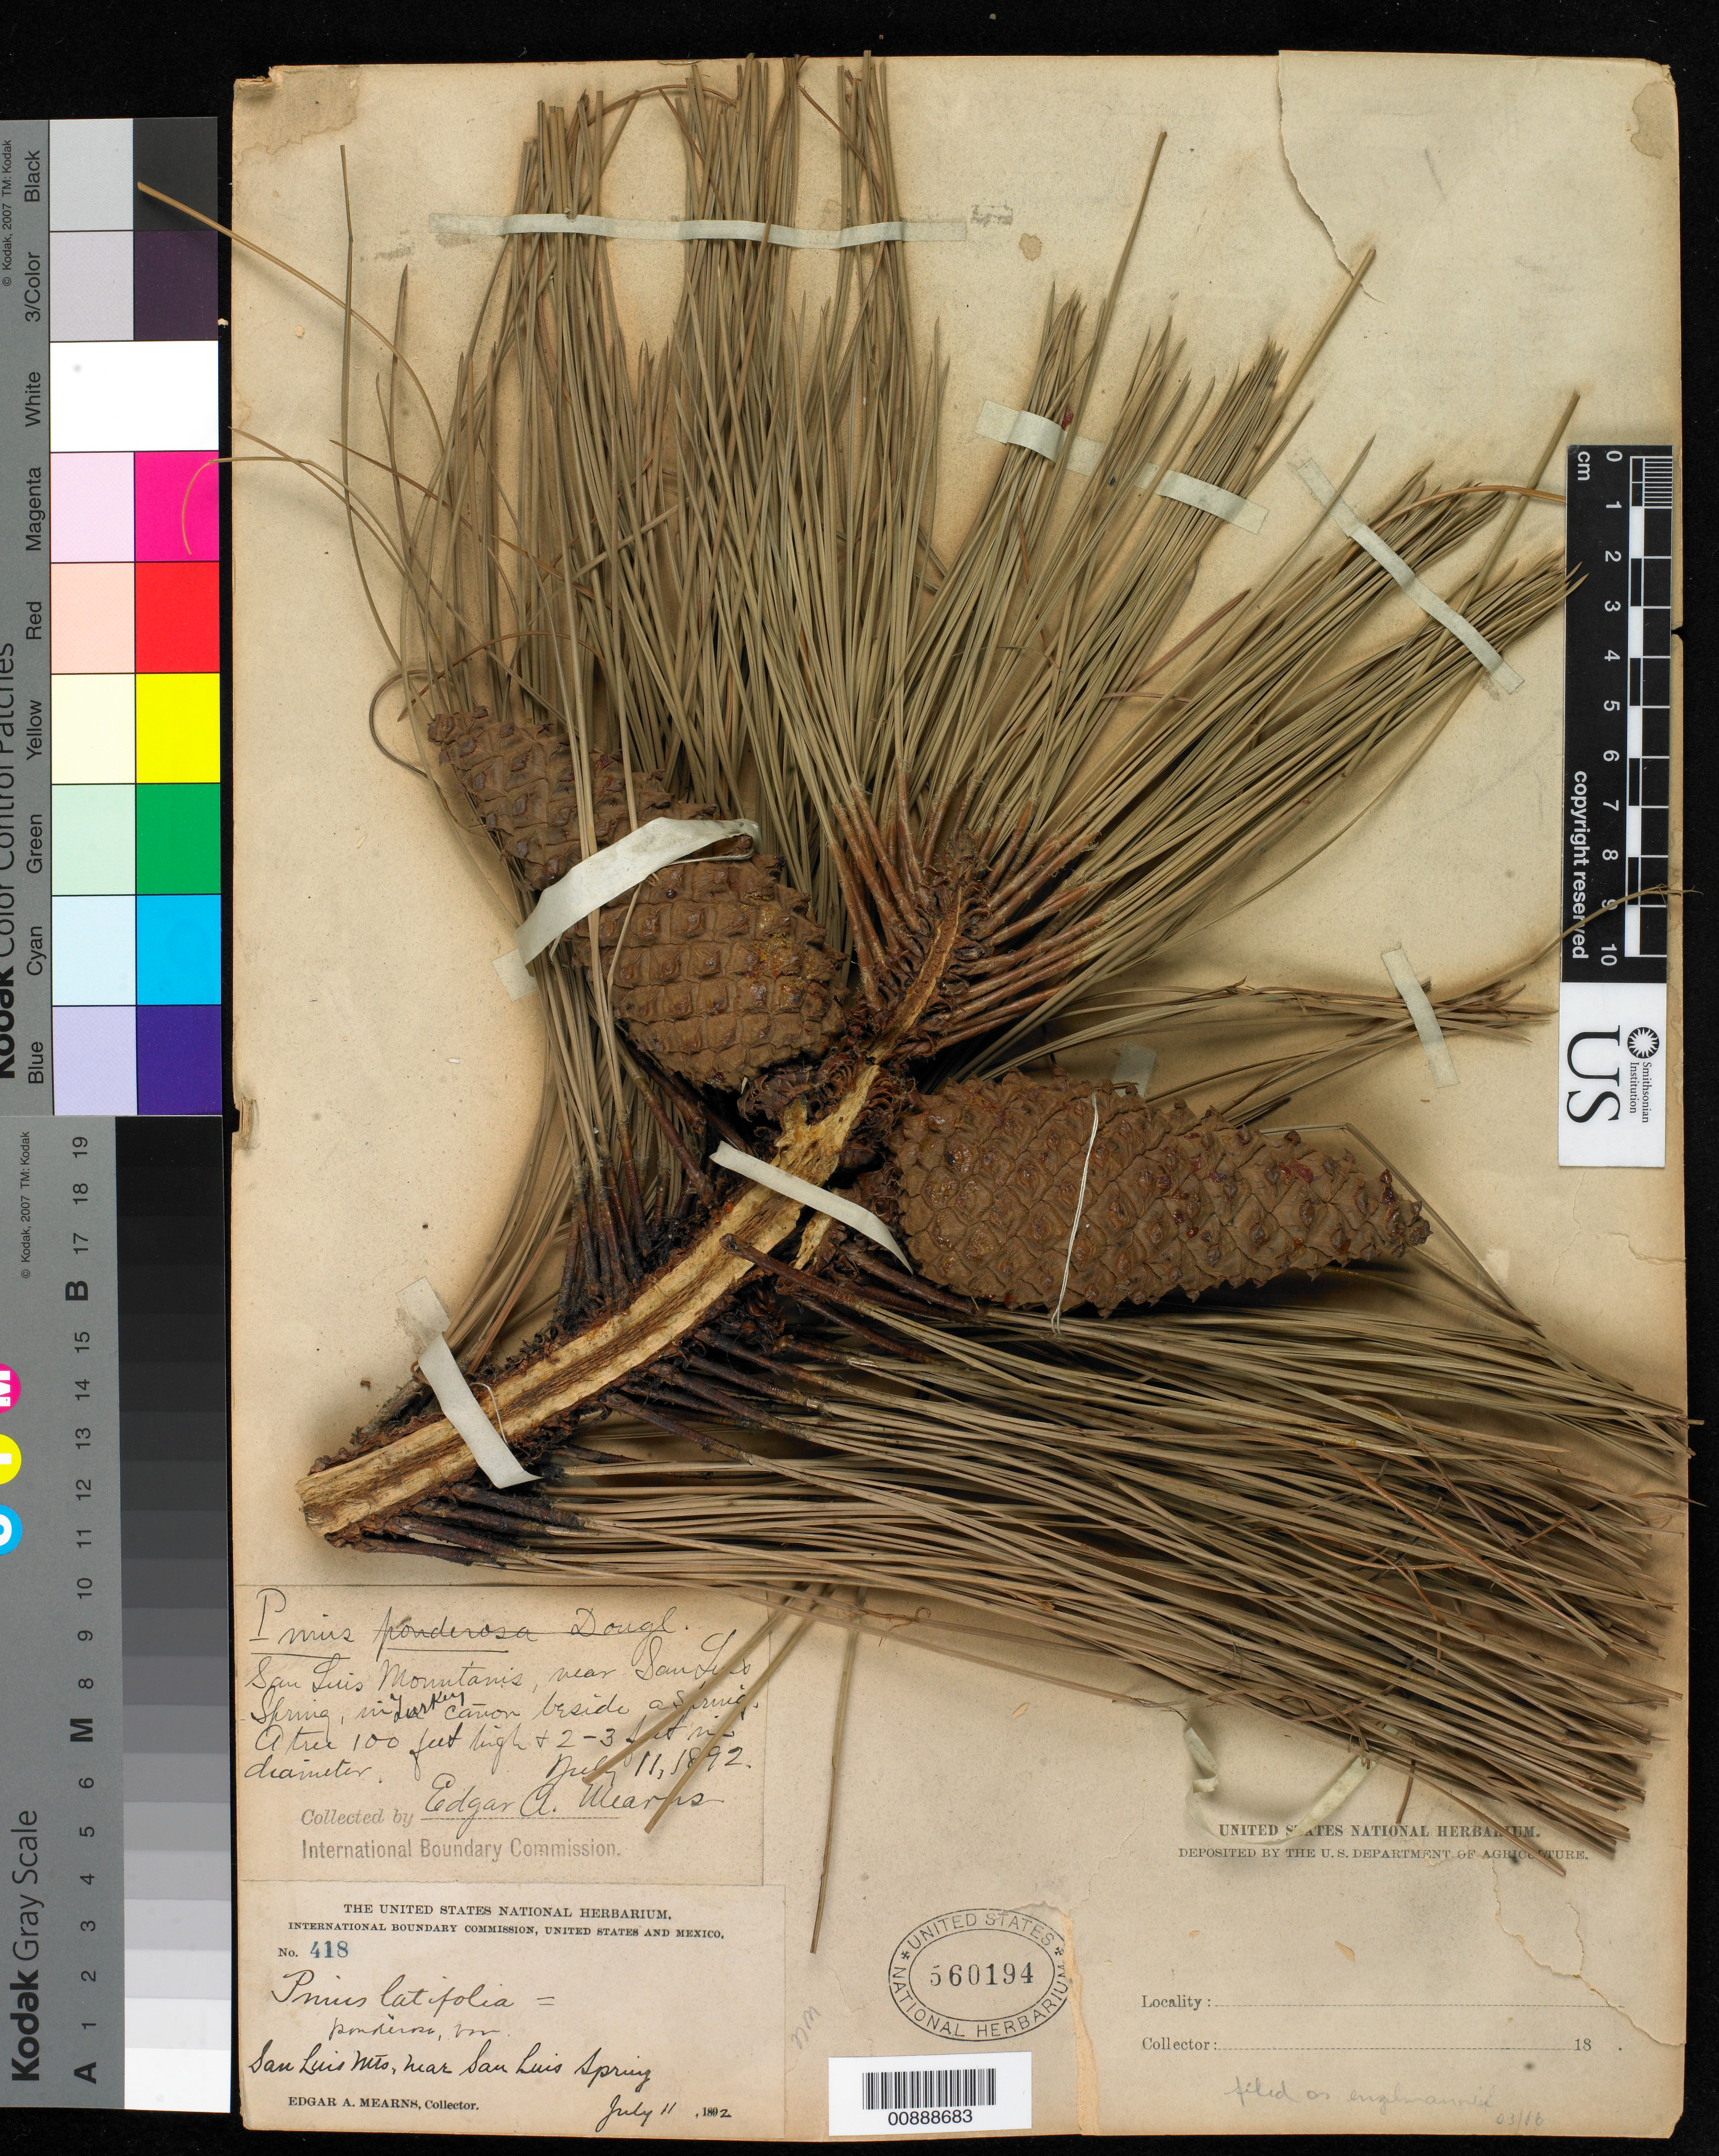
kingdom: Plantae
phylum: Tracheophyta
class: Pinopsida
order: Pinales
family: Pinaceae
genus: Pinus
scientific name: Pinus engelmannii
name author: Carrière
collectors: E. A. Mearns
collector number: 418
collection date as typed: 11 Jul 1892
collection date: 1892-07-11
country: United States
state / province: New Mexico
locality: San Luis Mts., near San Luis Spring, in Turkey cañon.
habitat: Beside a spring.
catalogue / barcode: US 560194